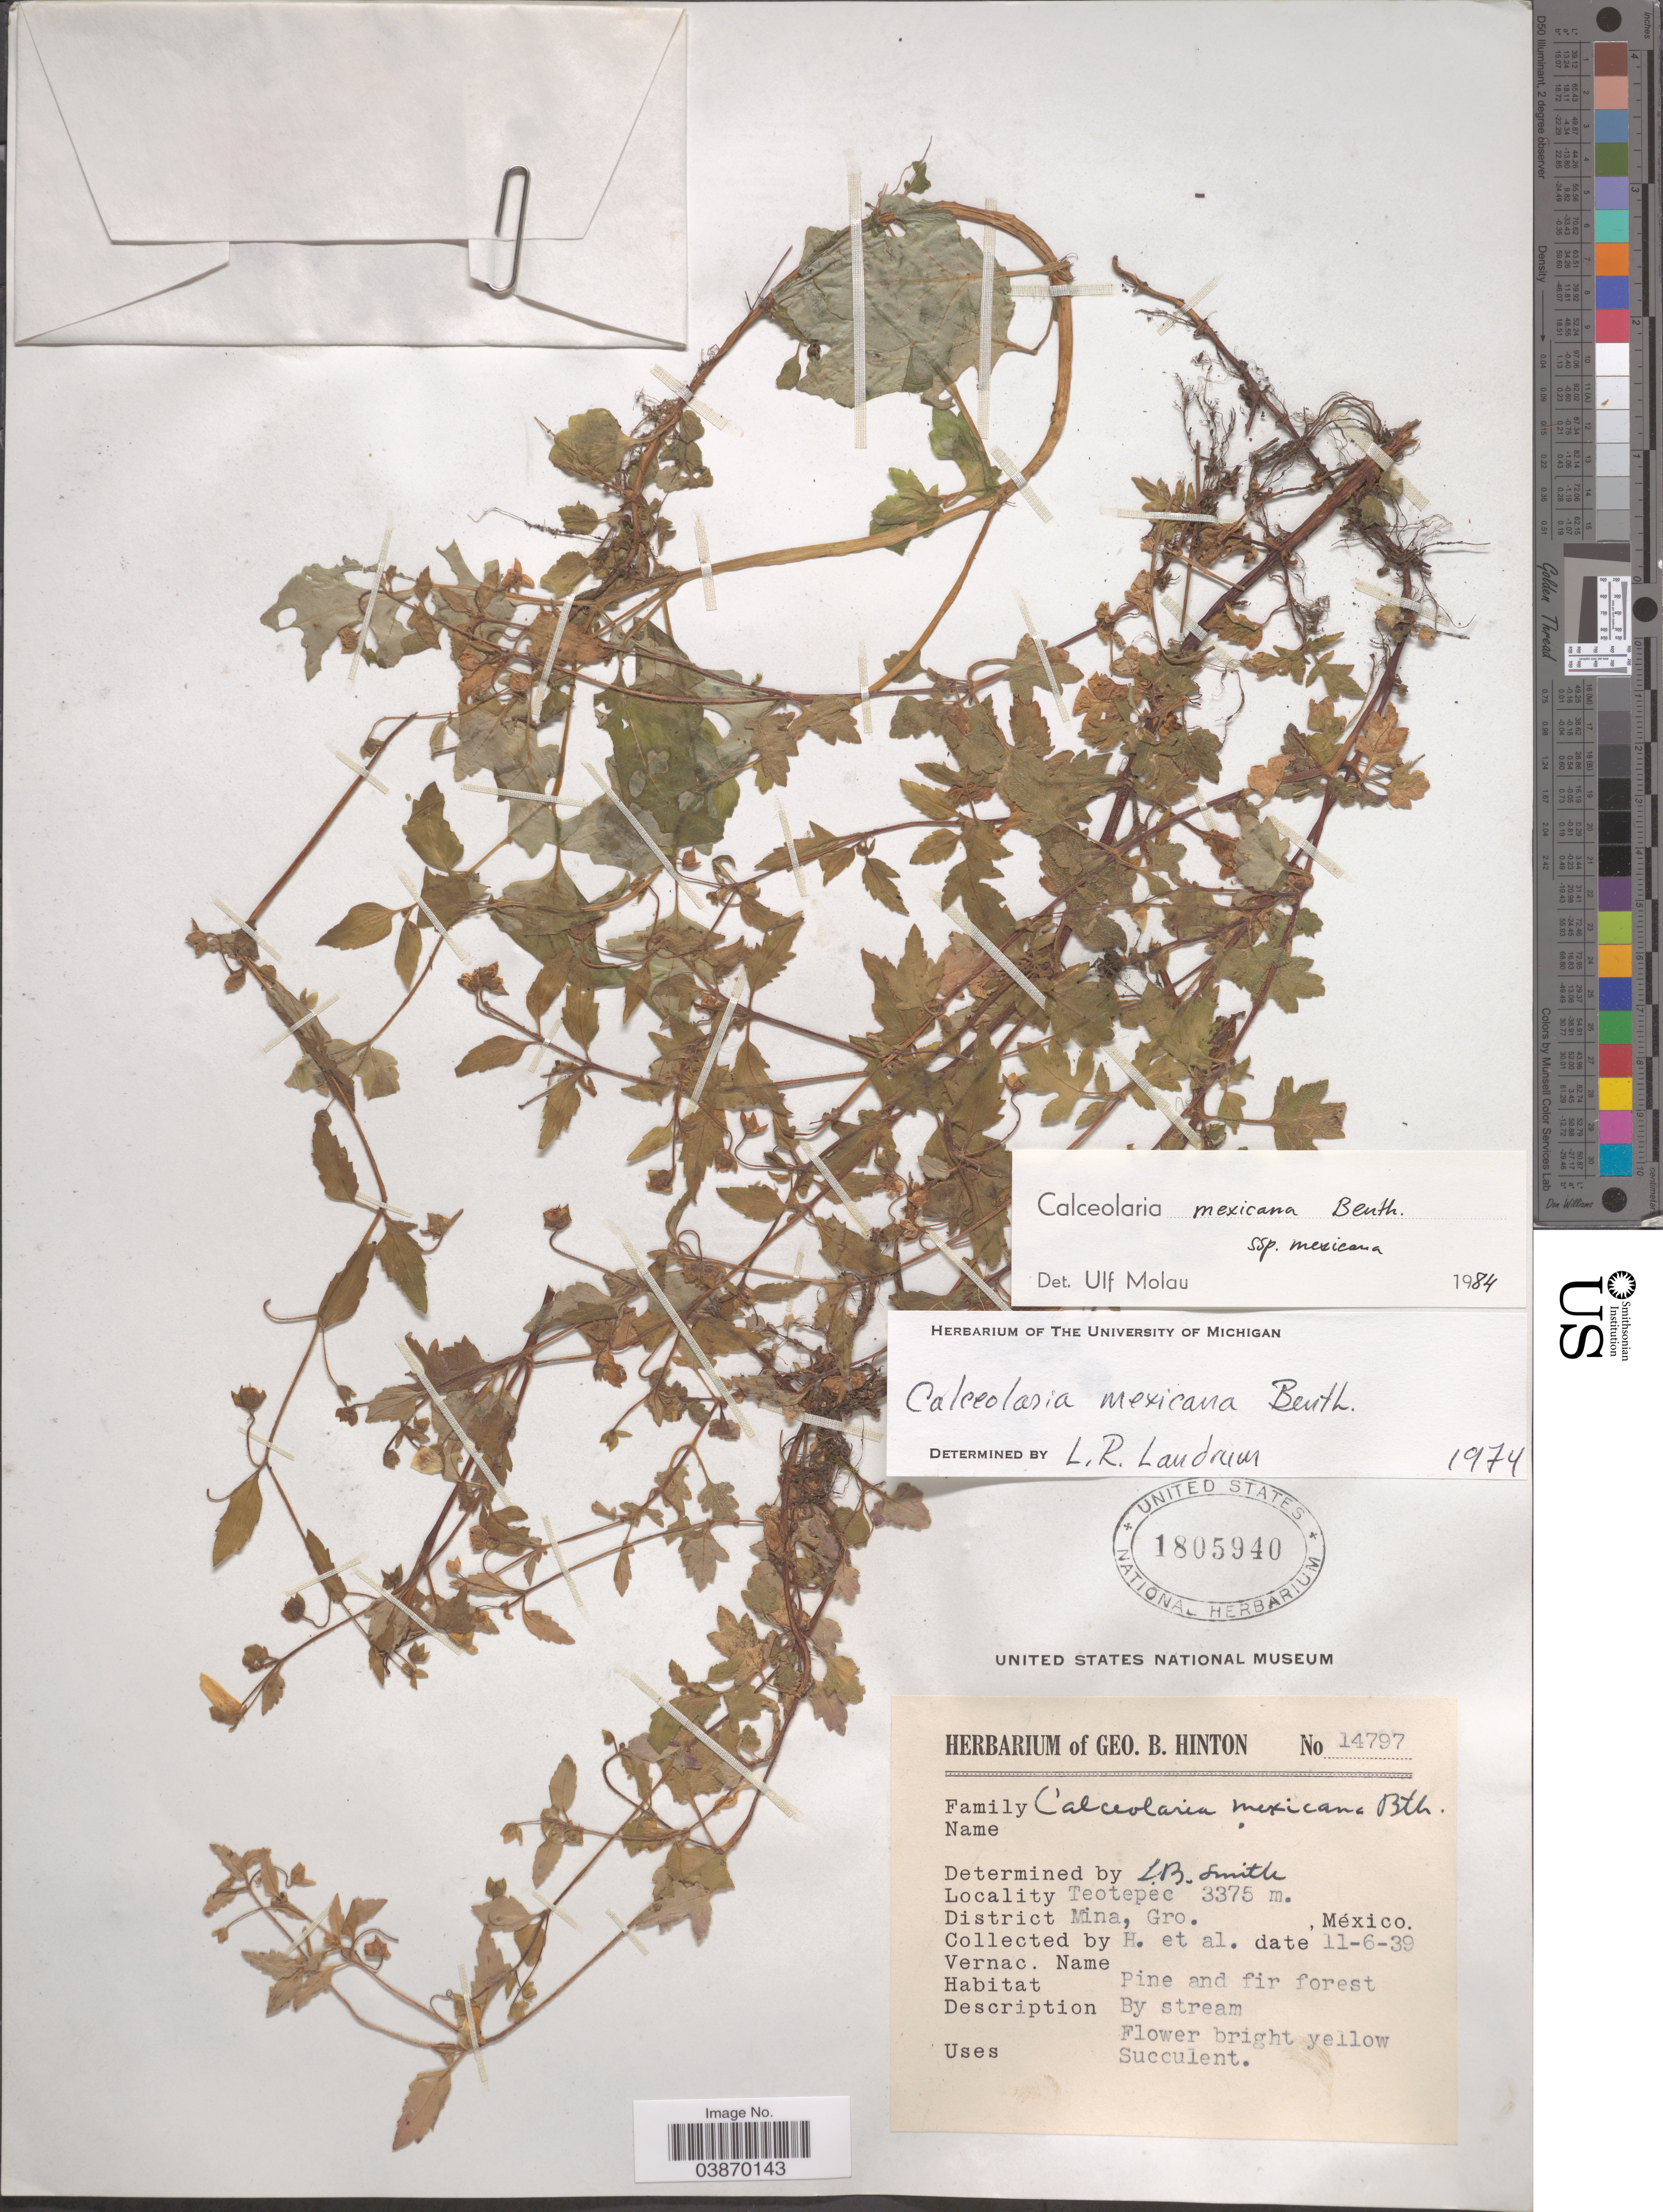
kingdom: Plantae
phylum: Tracheophyta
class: Magnoliopsida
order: Lamiales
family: Calceolariaceae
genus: Calceolaria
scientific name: Calceolaria mexicana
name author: Benth.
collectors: G. B. Hinton & et al.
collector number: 14797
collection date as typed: Transcribed d/m/y: 11/6/39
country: Mexico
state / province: Guerrero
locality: Teotepec. District Mina.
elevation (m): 3375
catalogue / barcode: US 1805940